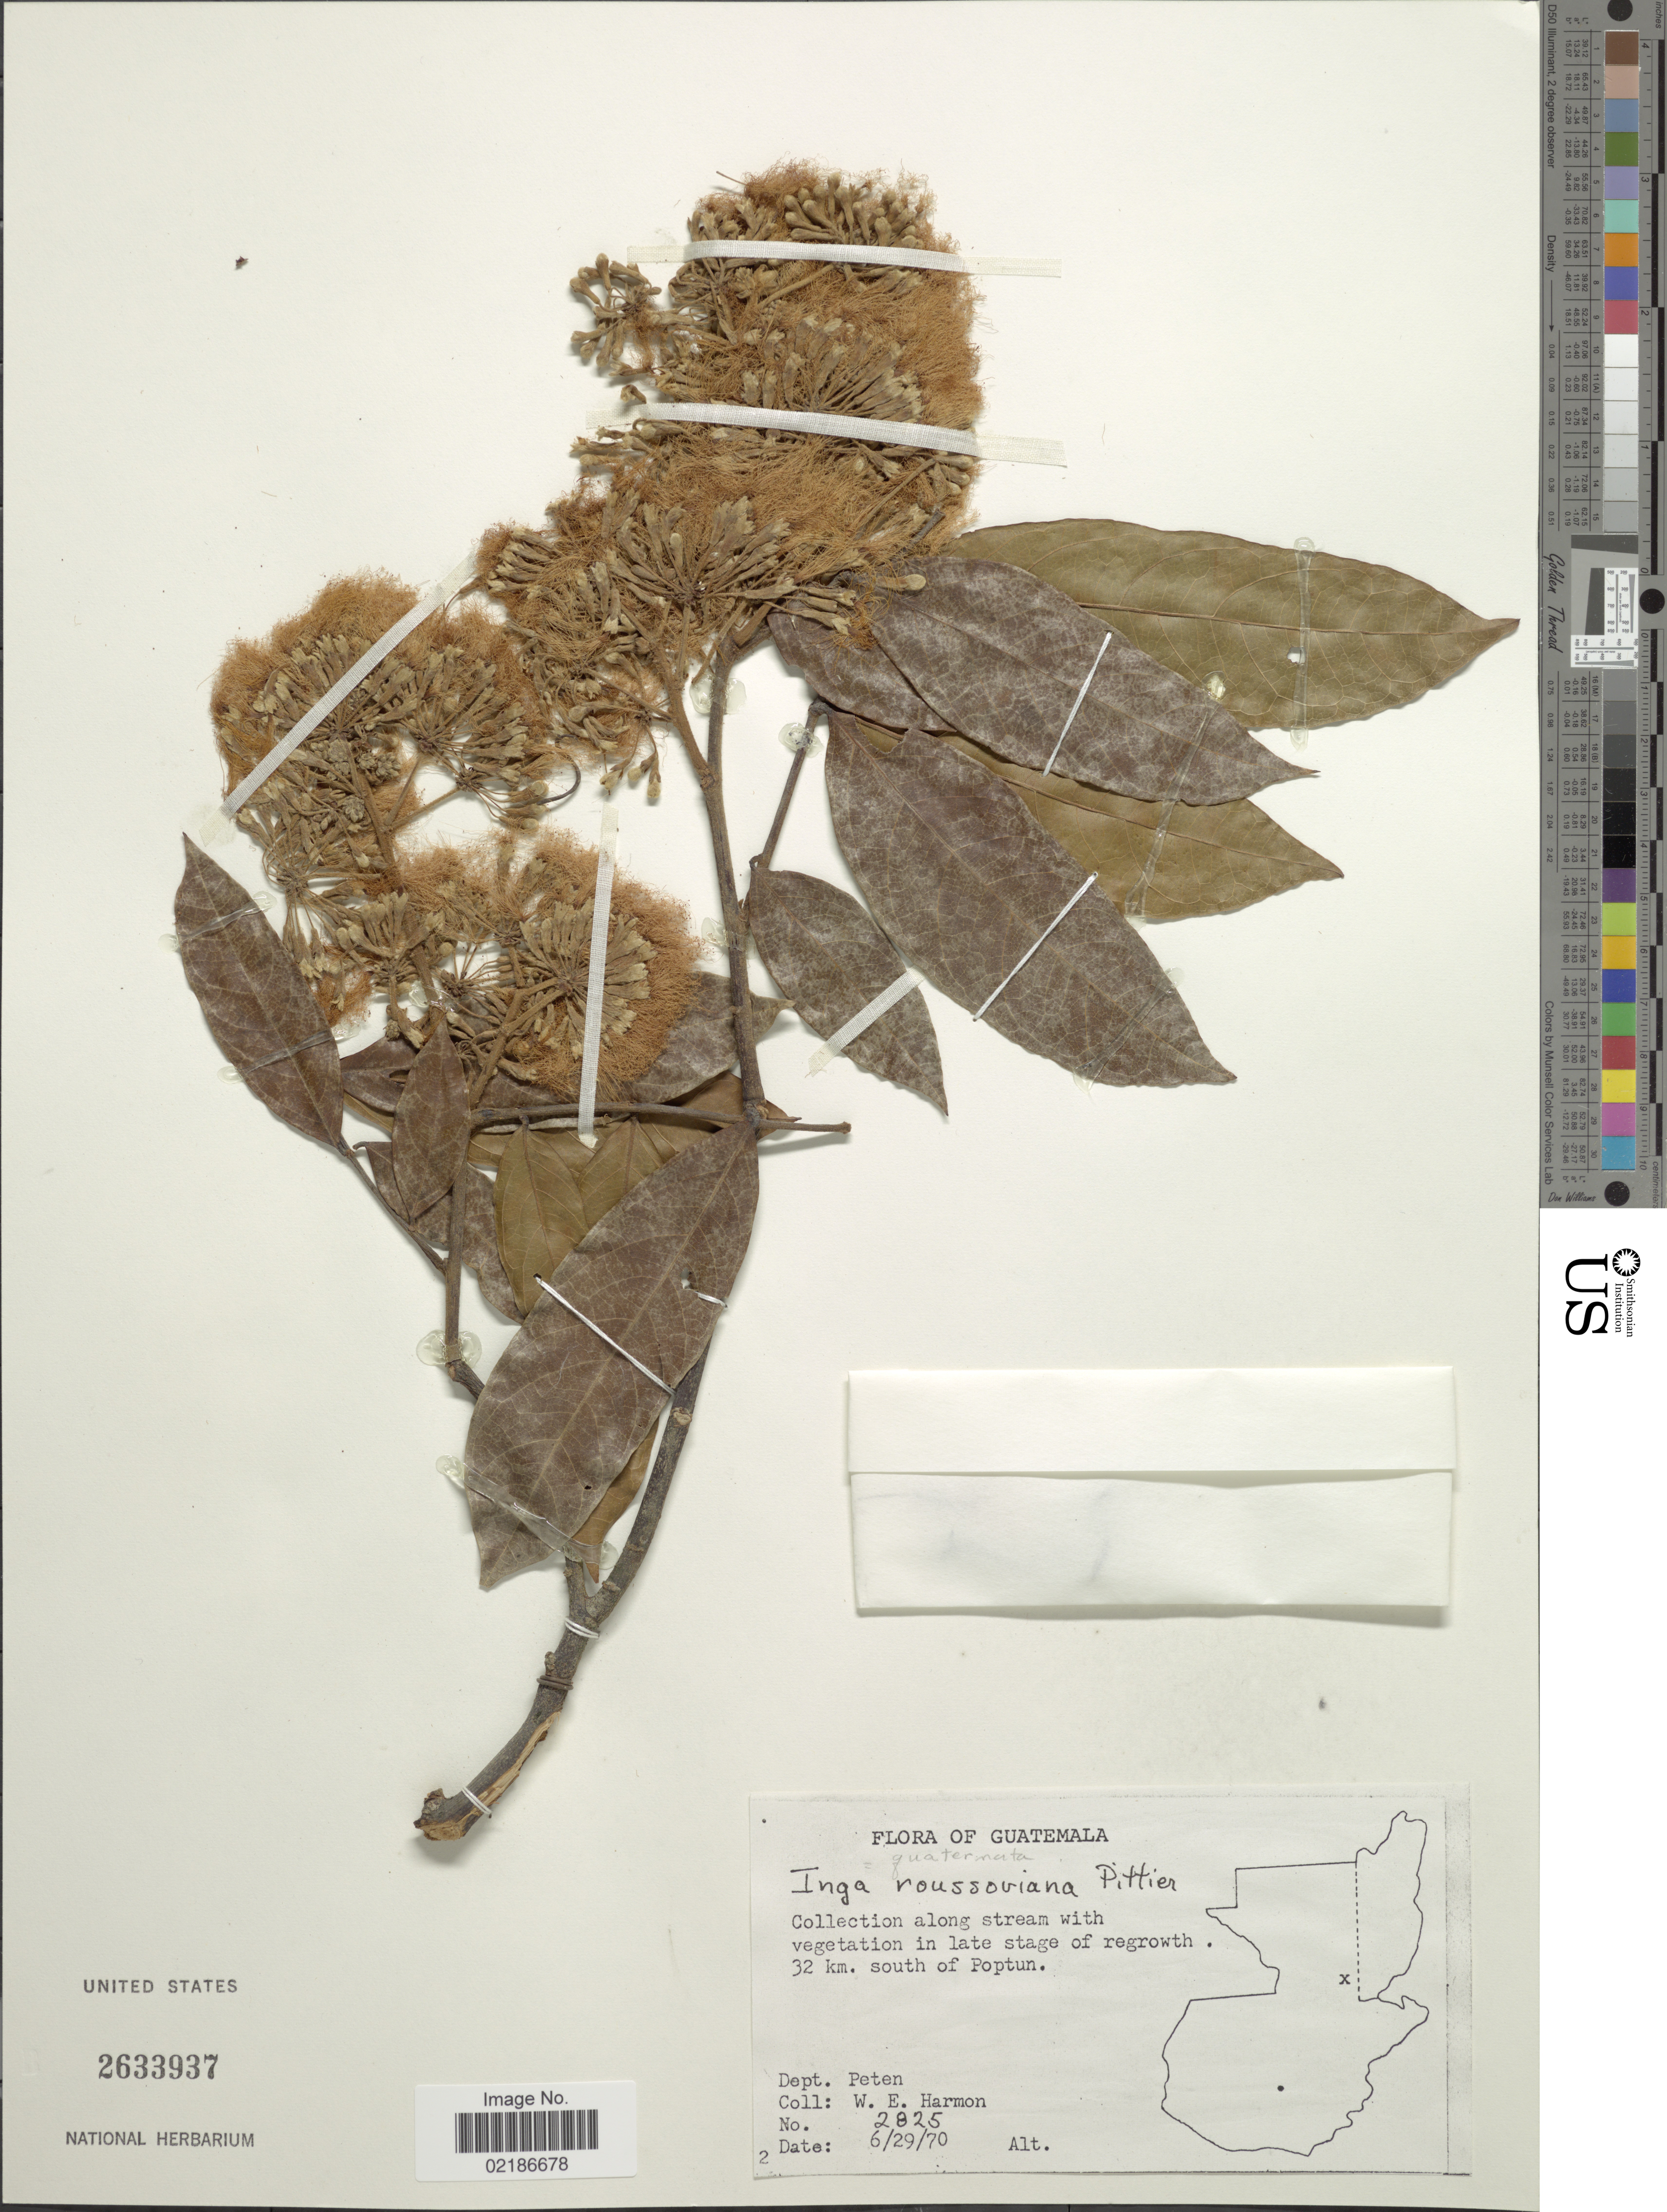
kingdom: Plantae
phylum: Tracheophyta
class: Magnoliopsida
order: Fabales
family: Fabaceae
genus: Inga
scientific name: Inga quaternata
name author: Poepp. & Endl.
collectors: W. E. Harmon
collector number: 2825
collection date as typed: Transcribed d/m/y: 29/6/70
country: Guatemala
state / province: El Petén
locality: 32 km south of Poptun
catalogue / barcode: US 2633937